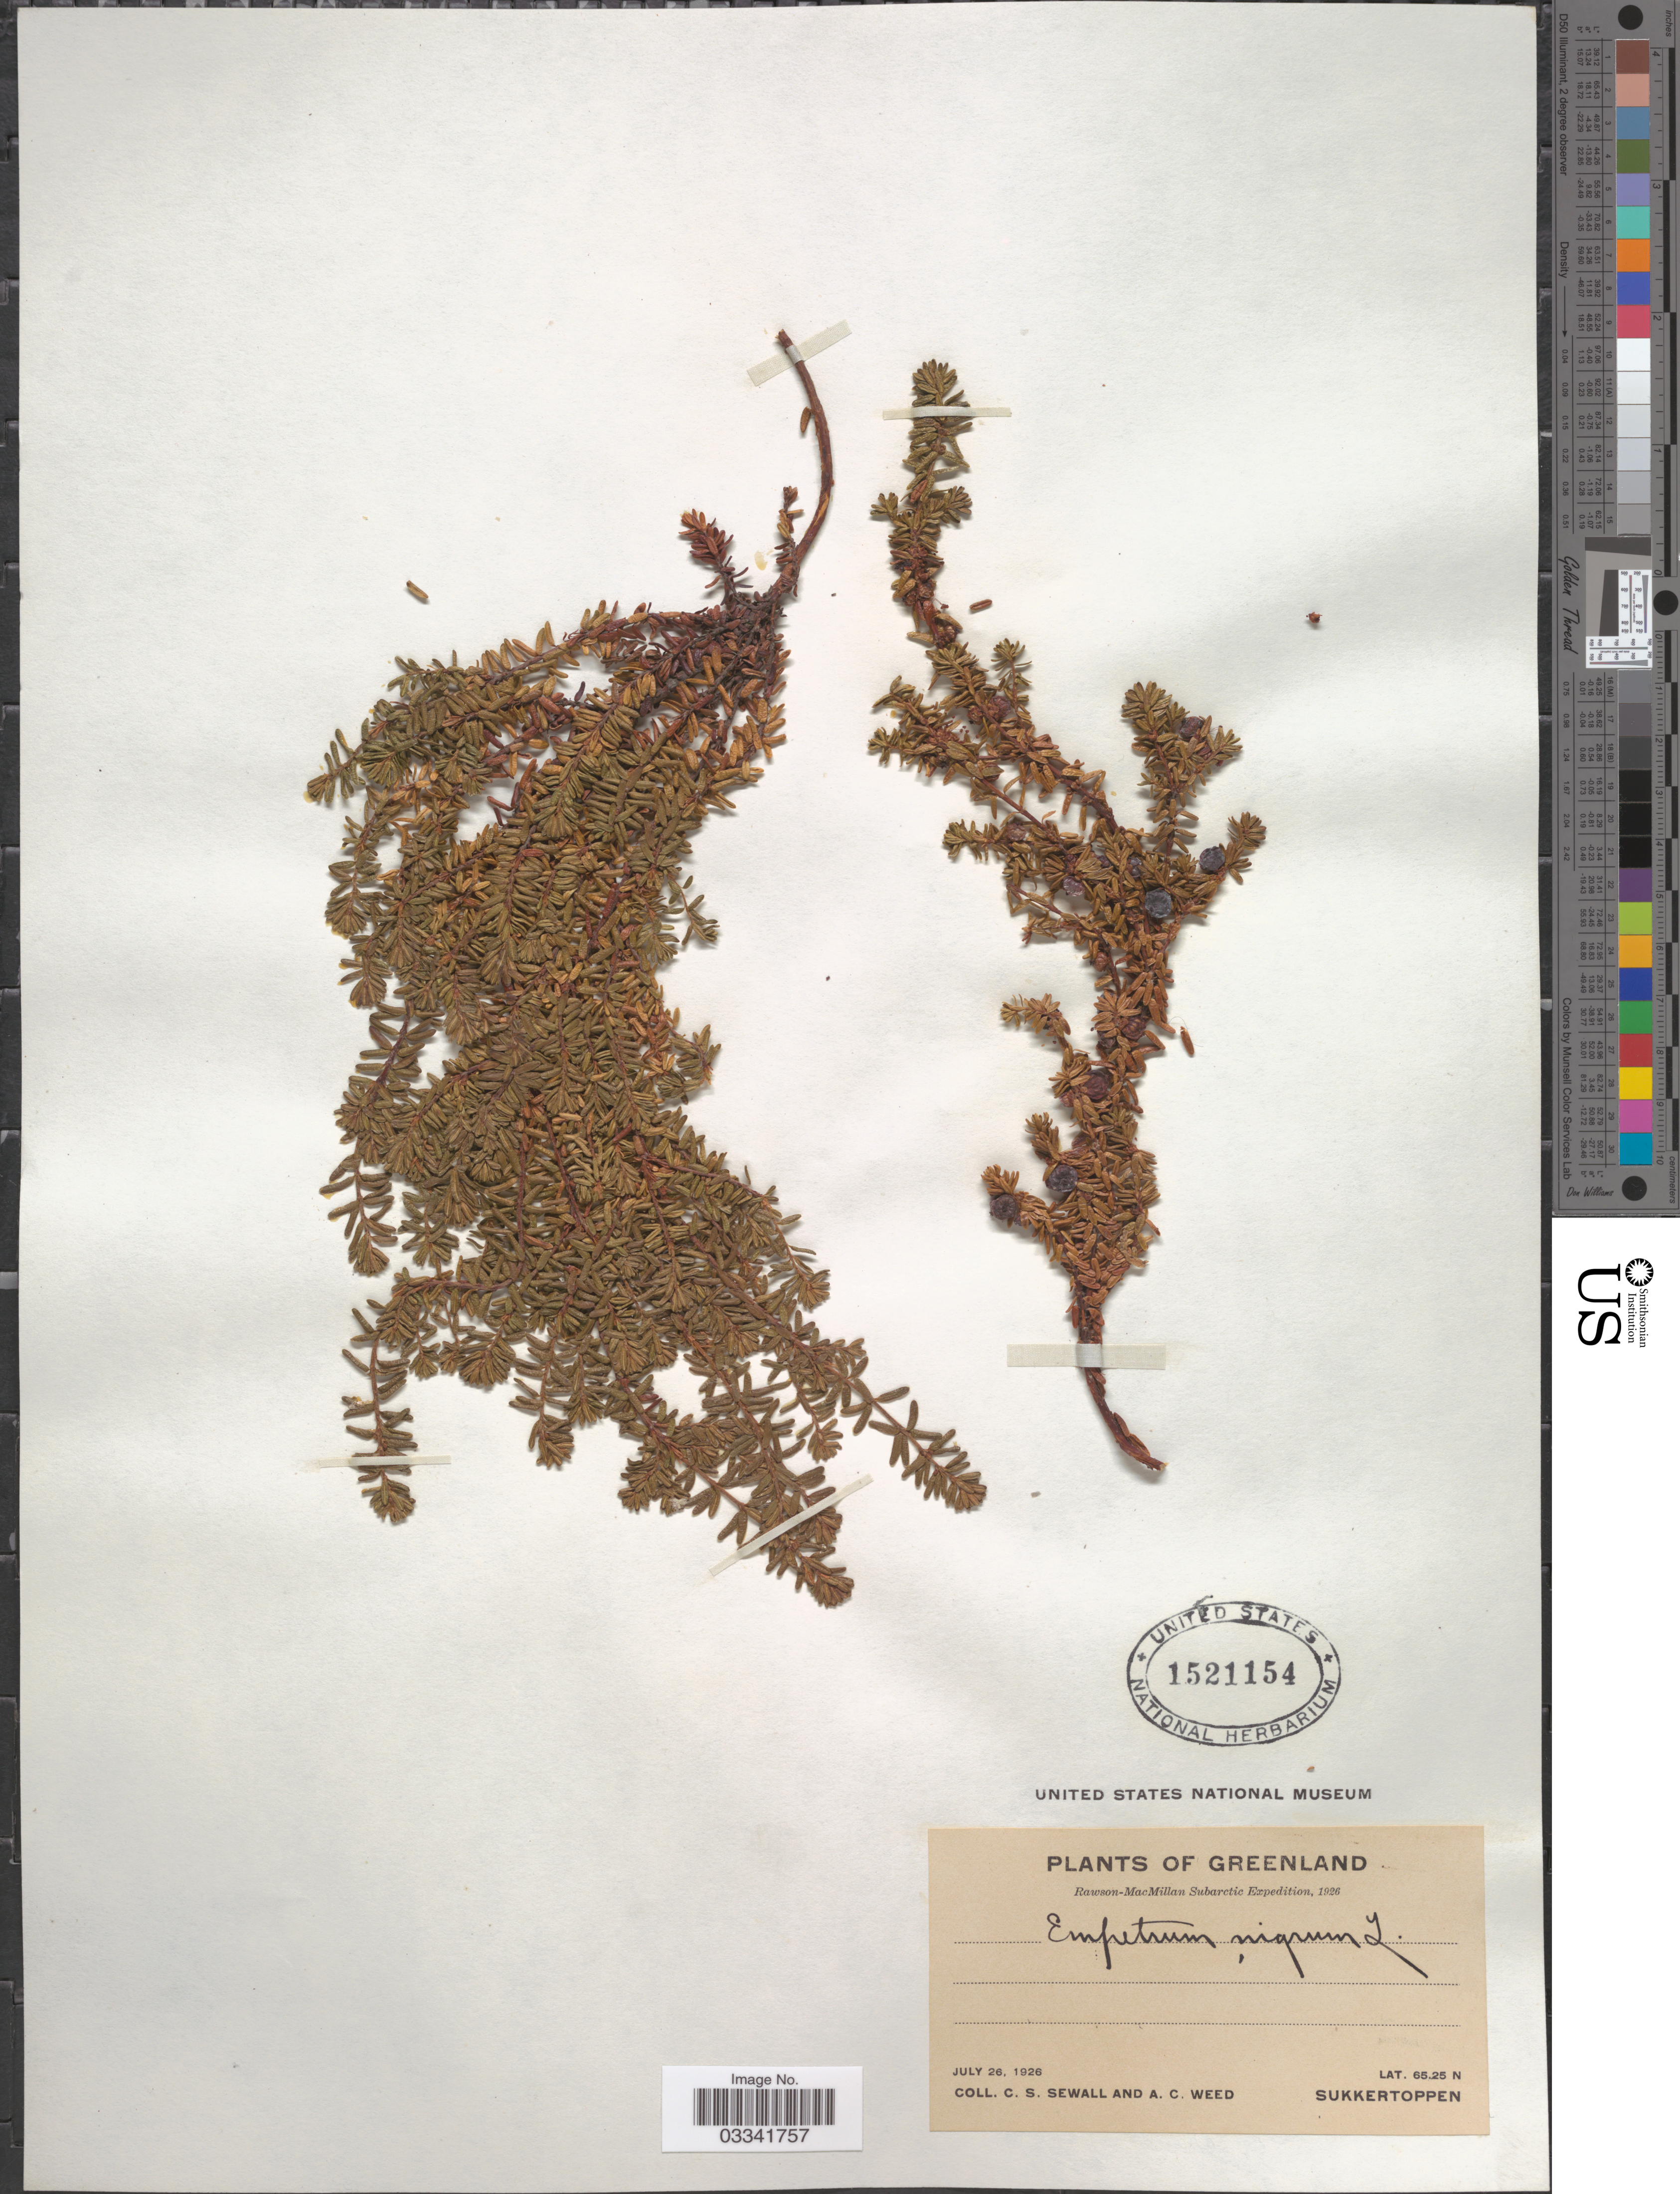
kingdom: Plantae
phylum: Tracheophyta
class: Magnoliopsida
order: Ericales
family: Ericaceae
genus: Empetrum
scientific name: Empetrum nigrum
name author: L.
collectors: C. Sewall & A. Weed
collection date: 1926-07-26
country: Greenland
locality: Sukkertoppen.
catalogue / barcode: US 1521154